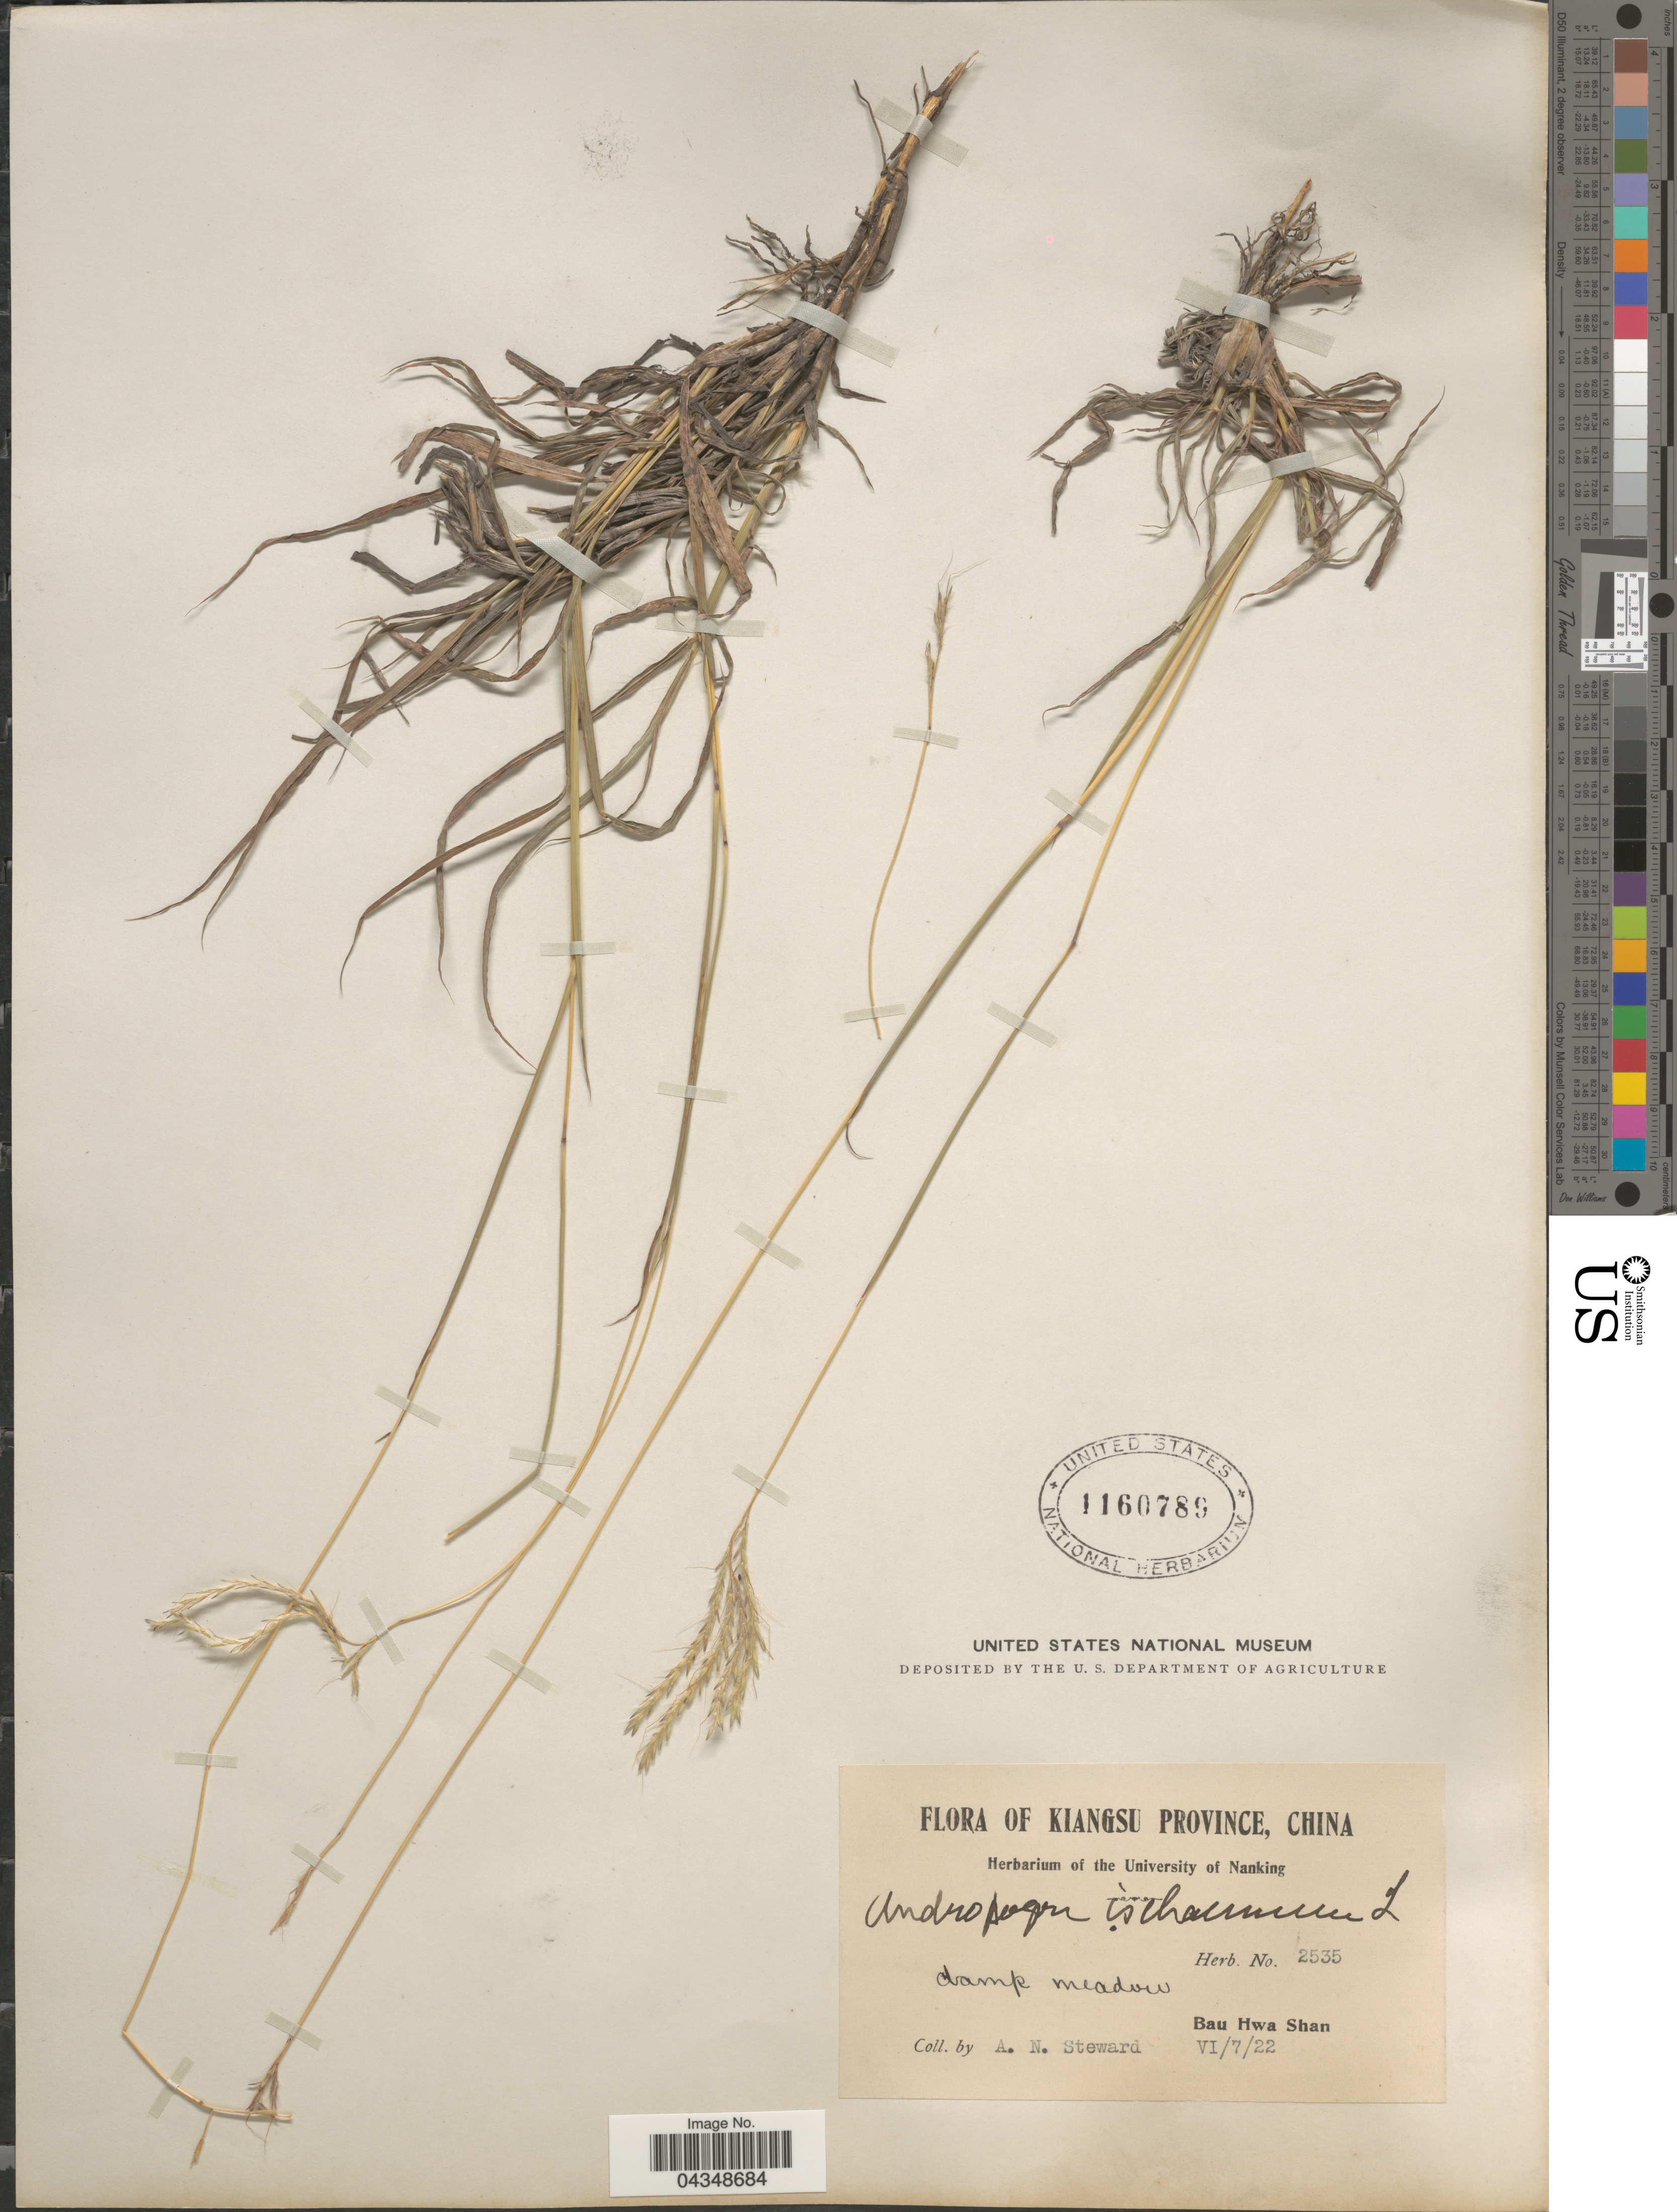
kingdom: Plantae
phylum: Tracheophyta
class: Liliopsida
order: Poales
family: Poaceae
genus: Bothriochloa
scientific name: Bothriochloa ischaemum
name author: (L.) Keng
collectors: A. N. Steward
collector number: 2535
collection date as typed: Transcribed d/m/y: 7/6/22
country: China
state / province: Jiangsu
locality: Kiangsu Province. Bau Hwa Shan.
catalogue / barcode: US 1160789